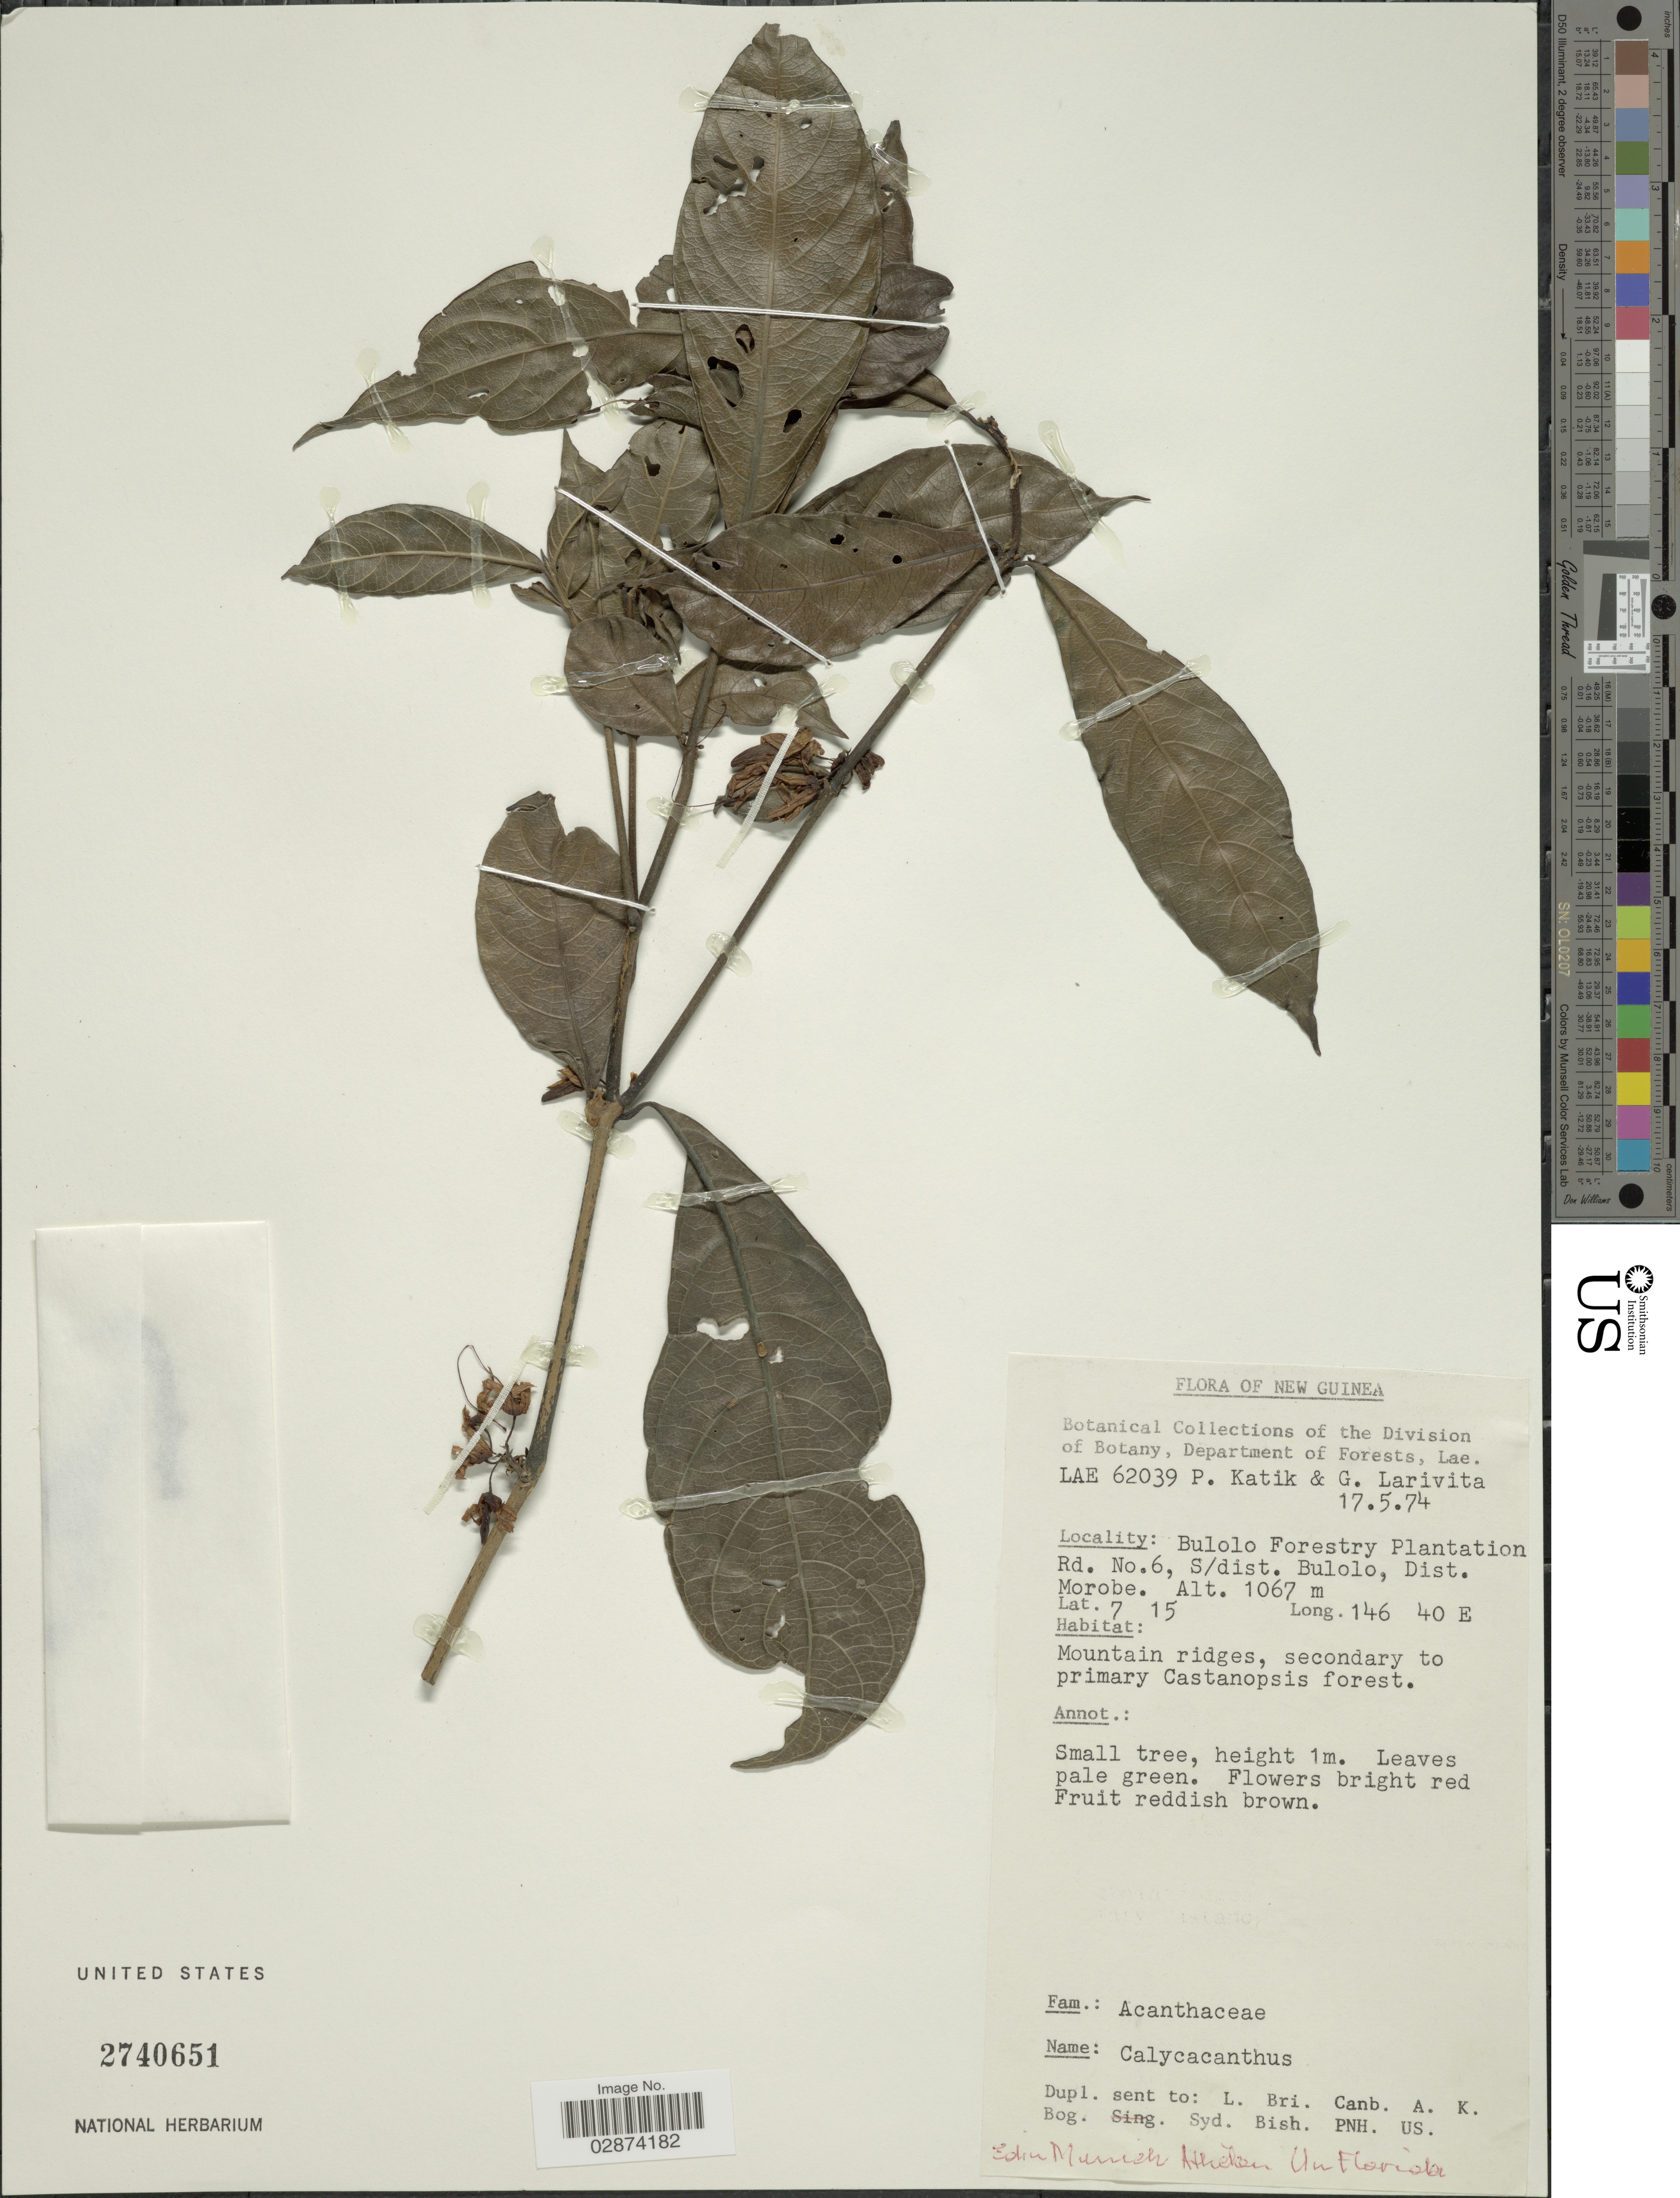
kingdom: Plantae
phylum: Tracheophyta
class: Magnoliopsida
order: Lamiales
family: Acanthaceae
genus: Calycacanthus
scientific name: Calycacanthus sp.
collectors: P. Katik & G. Larivita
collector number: LAE 62039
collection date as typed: Transcribed d/m/y: 17/5/74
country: Papua New Guinea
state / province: Morobe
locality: New Guinea. Bulolo Forestry Plantation Rd. No.6, S/dist. Buffalo, Dist. Morobe.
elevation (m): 1067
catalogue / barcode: US 2740651